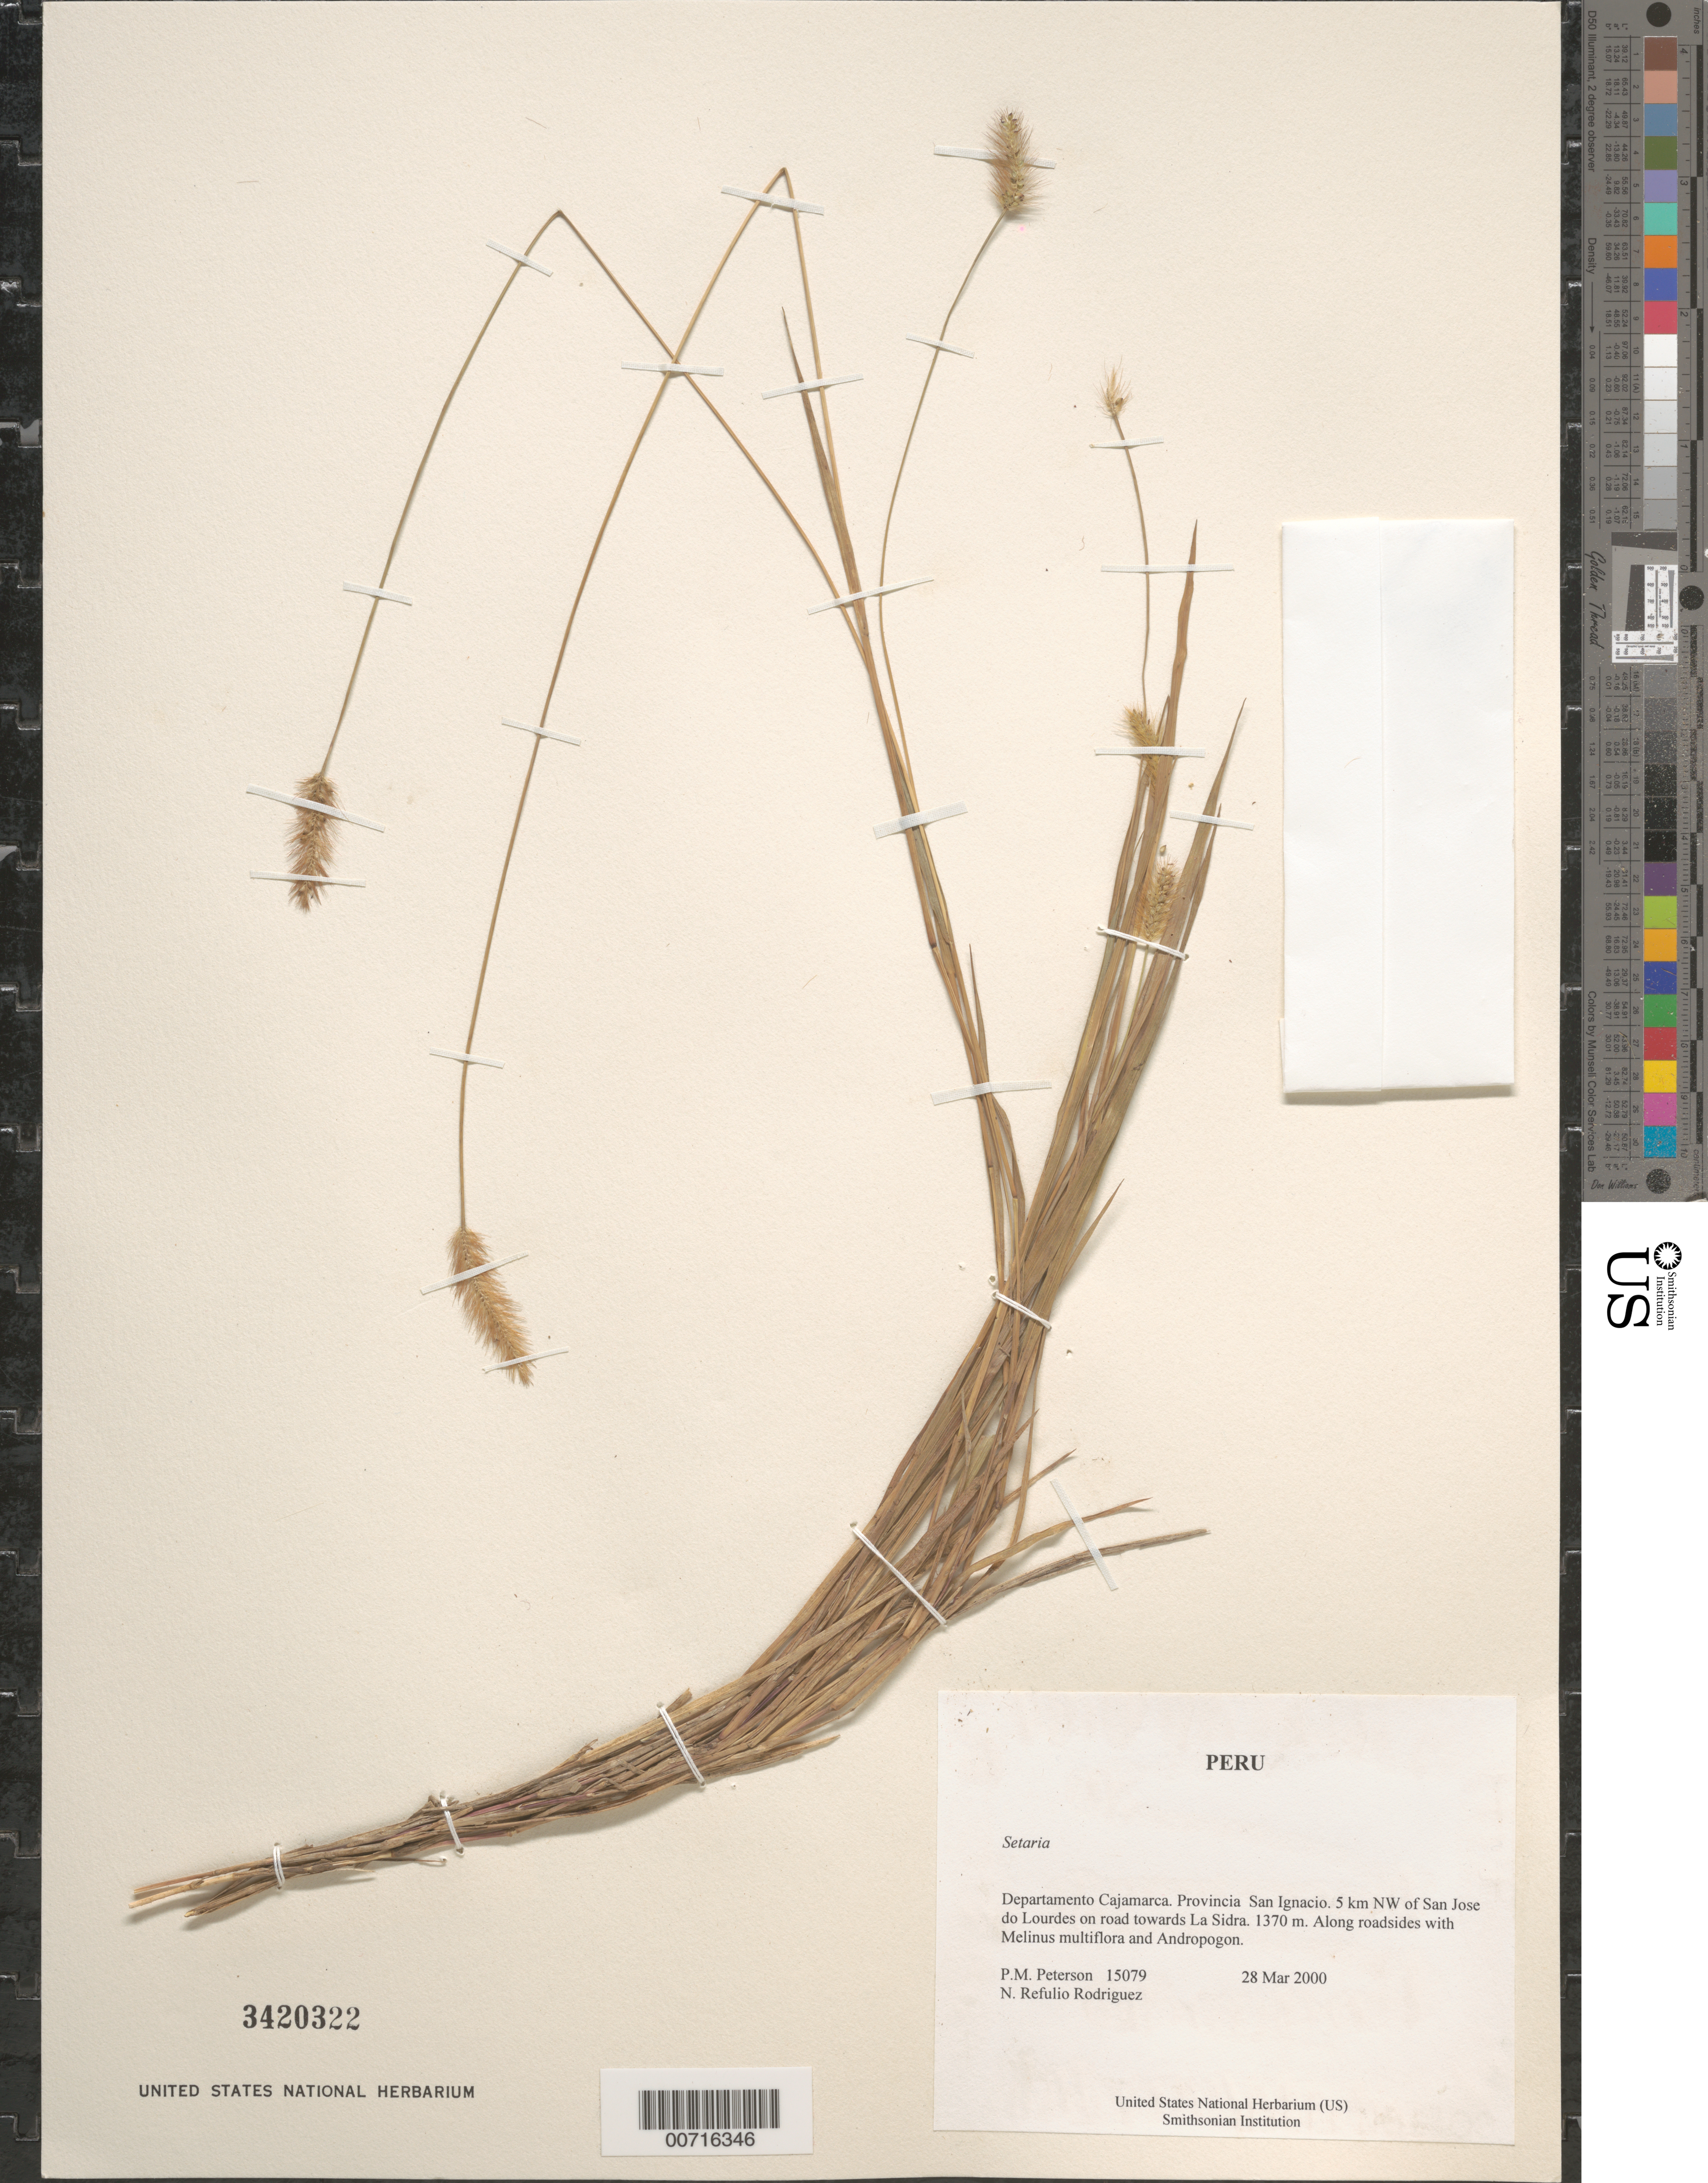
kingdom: Plantae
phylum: Tracheophyta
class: Liliopsida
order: Poales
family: Poaceae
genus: Setaria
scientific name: Setaria sp.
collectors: P. M. Peterson & N. Refulio-Rodríguez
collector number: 15079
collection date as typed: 28 Mar 2000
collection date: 2000-03-28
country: Peru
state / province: Cajamarca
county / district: San Ignacio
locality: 5 km NW of San Jose do Lourdes on road towards La Sidra.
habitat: Along roadsides with Melinus multiflora and Andropogon.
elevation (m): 1370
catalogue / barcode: US 3420322